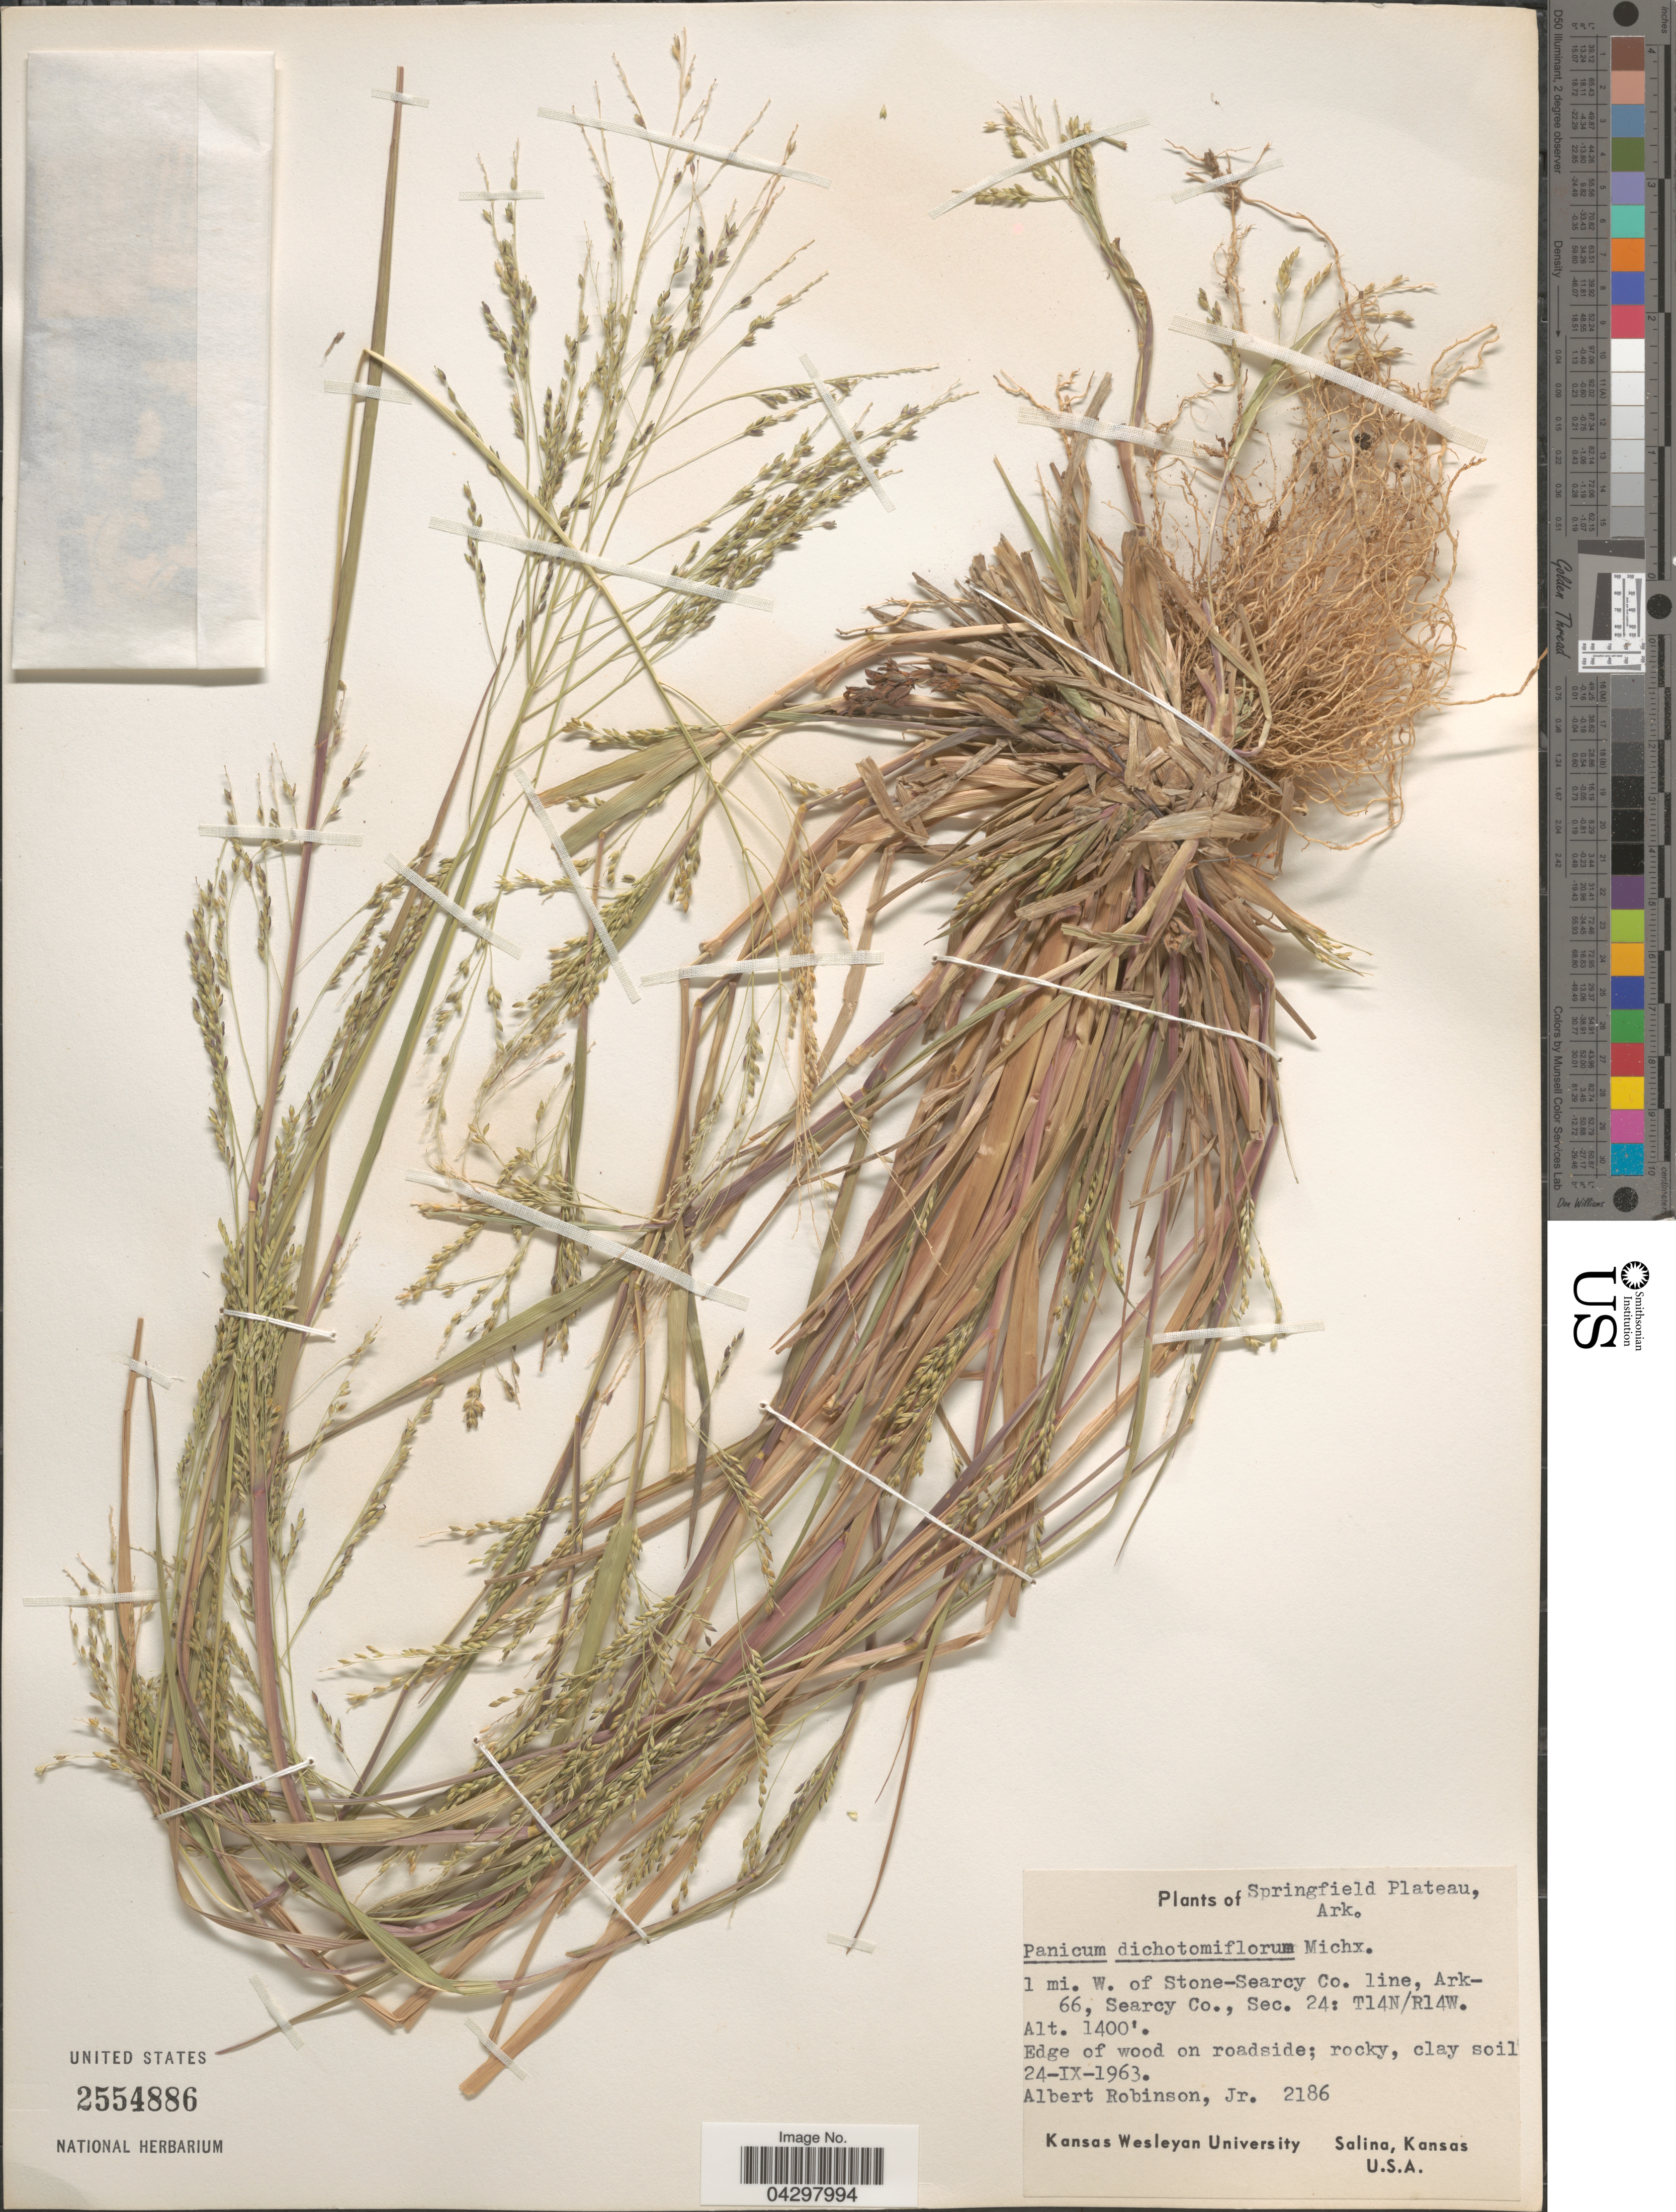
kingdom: Plantae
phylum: Tracheophyta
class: Liliopsida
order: Poales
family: Poaceae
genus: Panicum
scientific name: Panicum dichotomiflorum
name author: Michx.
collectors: A. Robinson Jr.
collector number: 2186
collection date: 1963-09-24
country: United States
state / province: Arkansas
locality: Springfield Plateau. 1 mi. W. of Stone-Searcy Co. line, Ark-66, Searcy Co., Sec. 24: T14N/R14W.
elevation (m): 427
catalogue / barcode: US 2554886